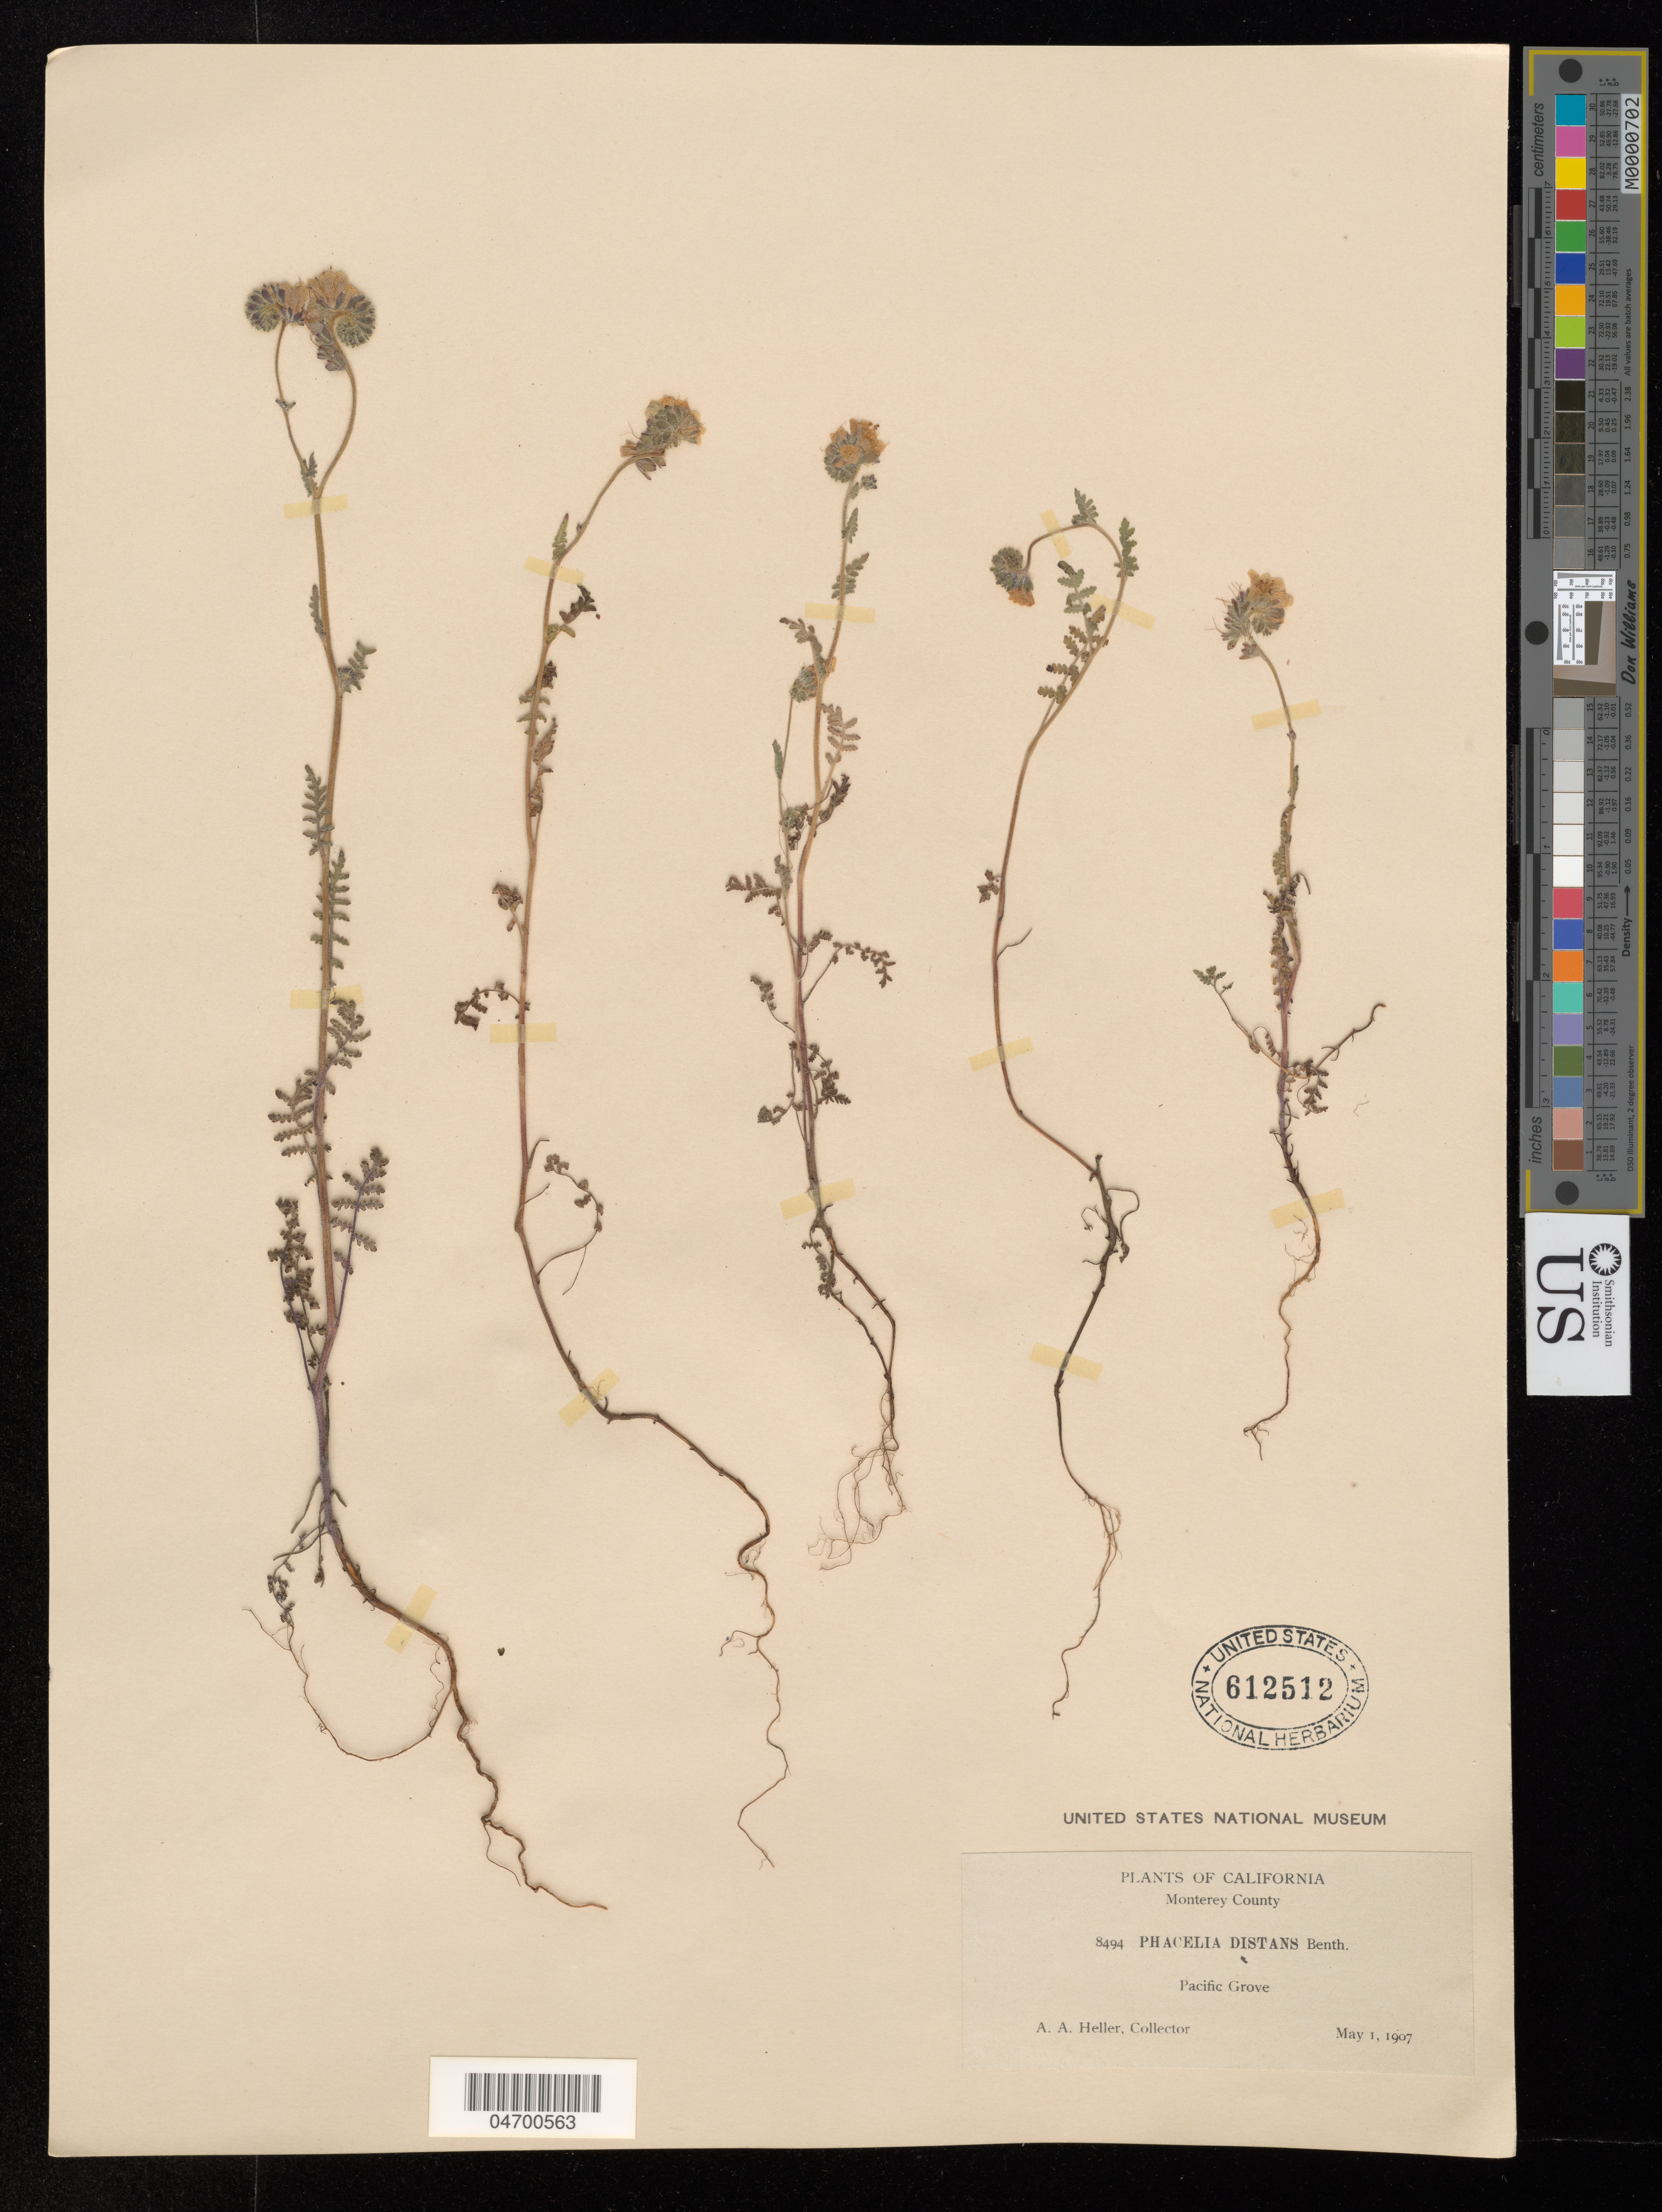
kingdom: Plantae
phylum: Tracheophyta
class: Magnoliopsida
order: Boraginales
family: Hydrophyllaceae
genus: Phacelia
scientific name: Phacelia distans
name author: Benth.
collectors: A. A. Heller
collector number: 8494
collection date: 1907-05-01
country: United States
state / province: California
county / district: Monterey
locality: Monterey County. Pacific Grove.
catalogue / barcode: US 612512